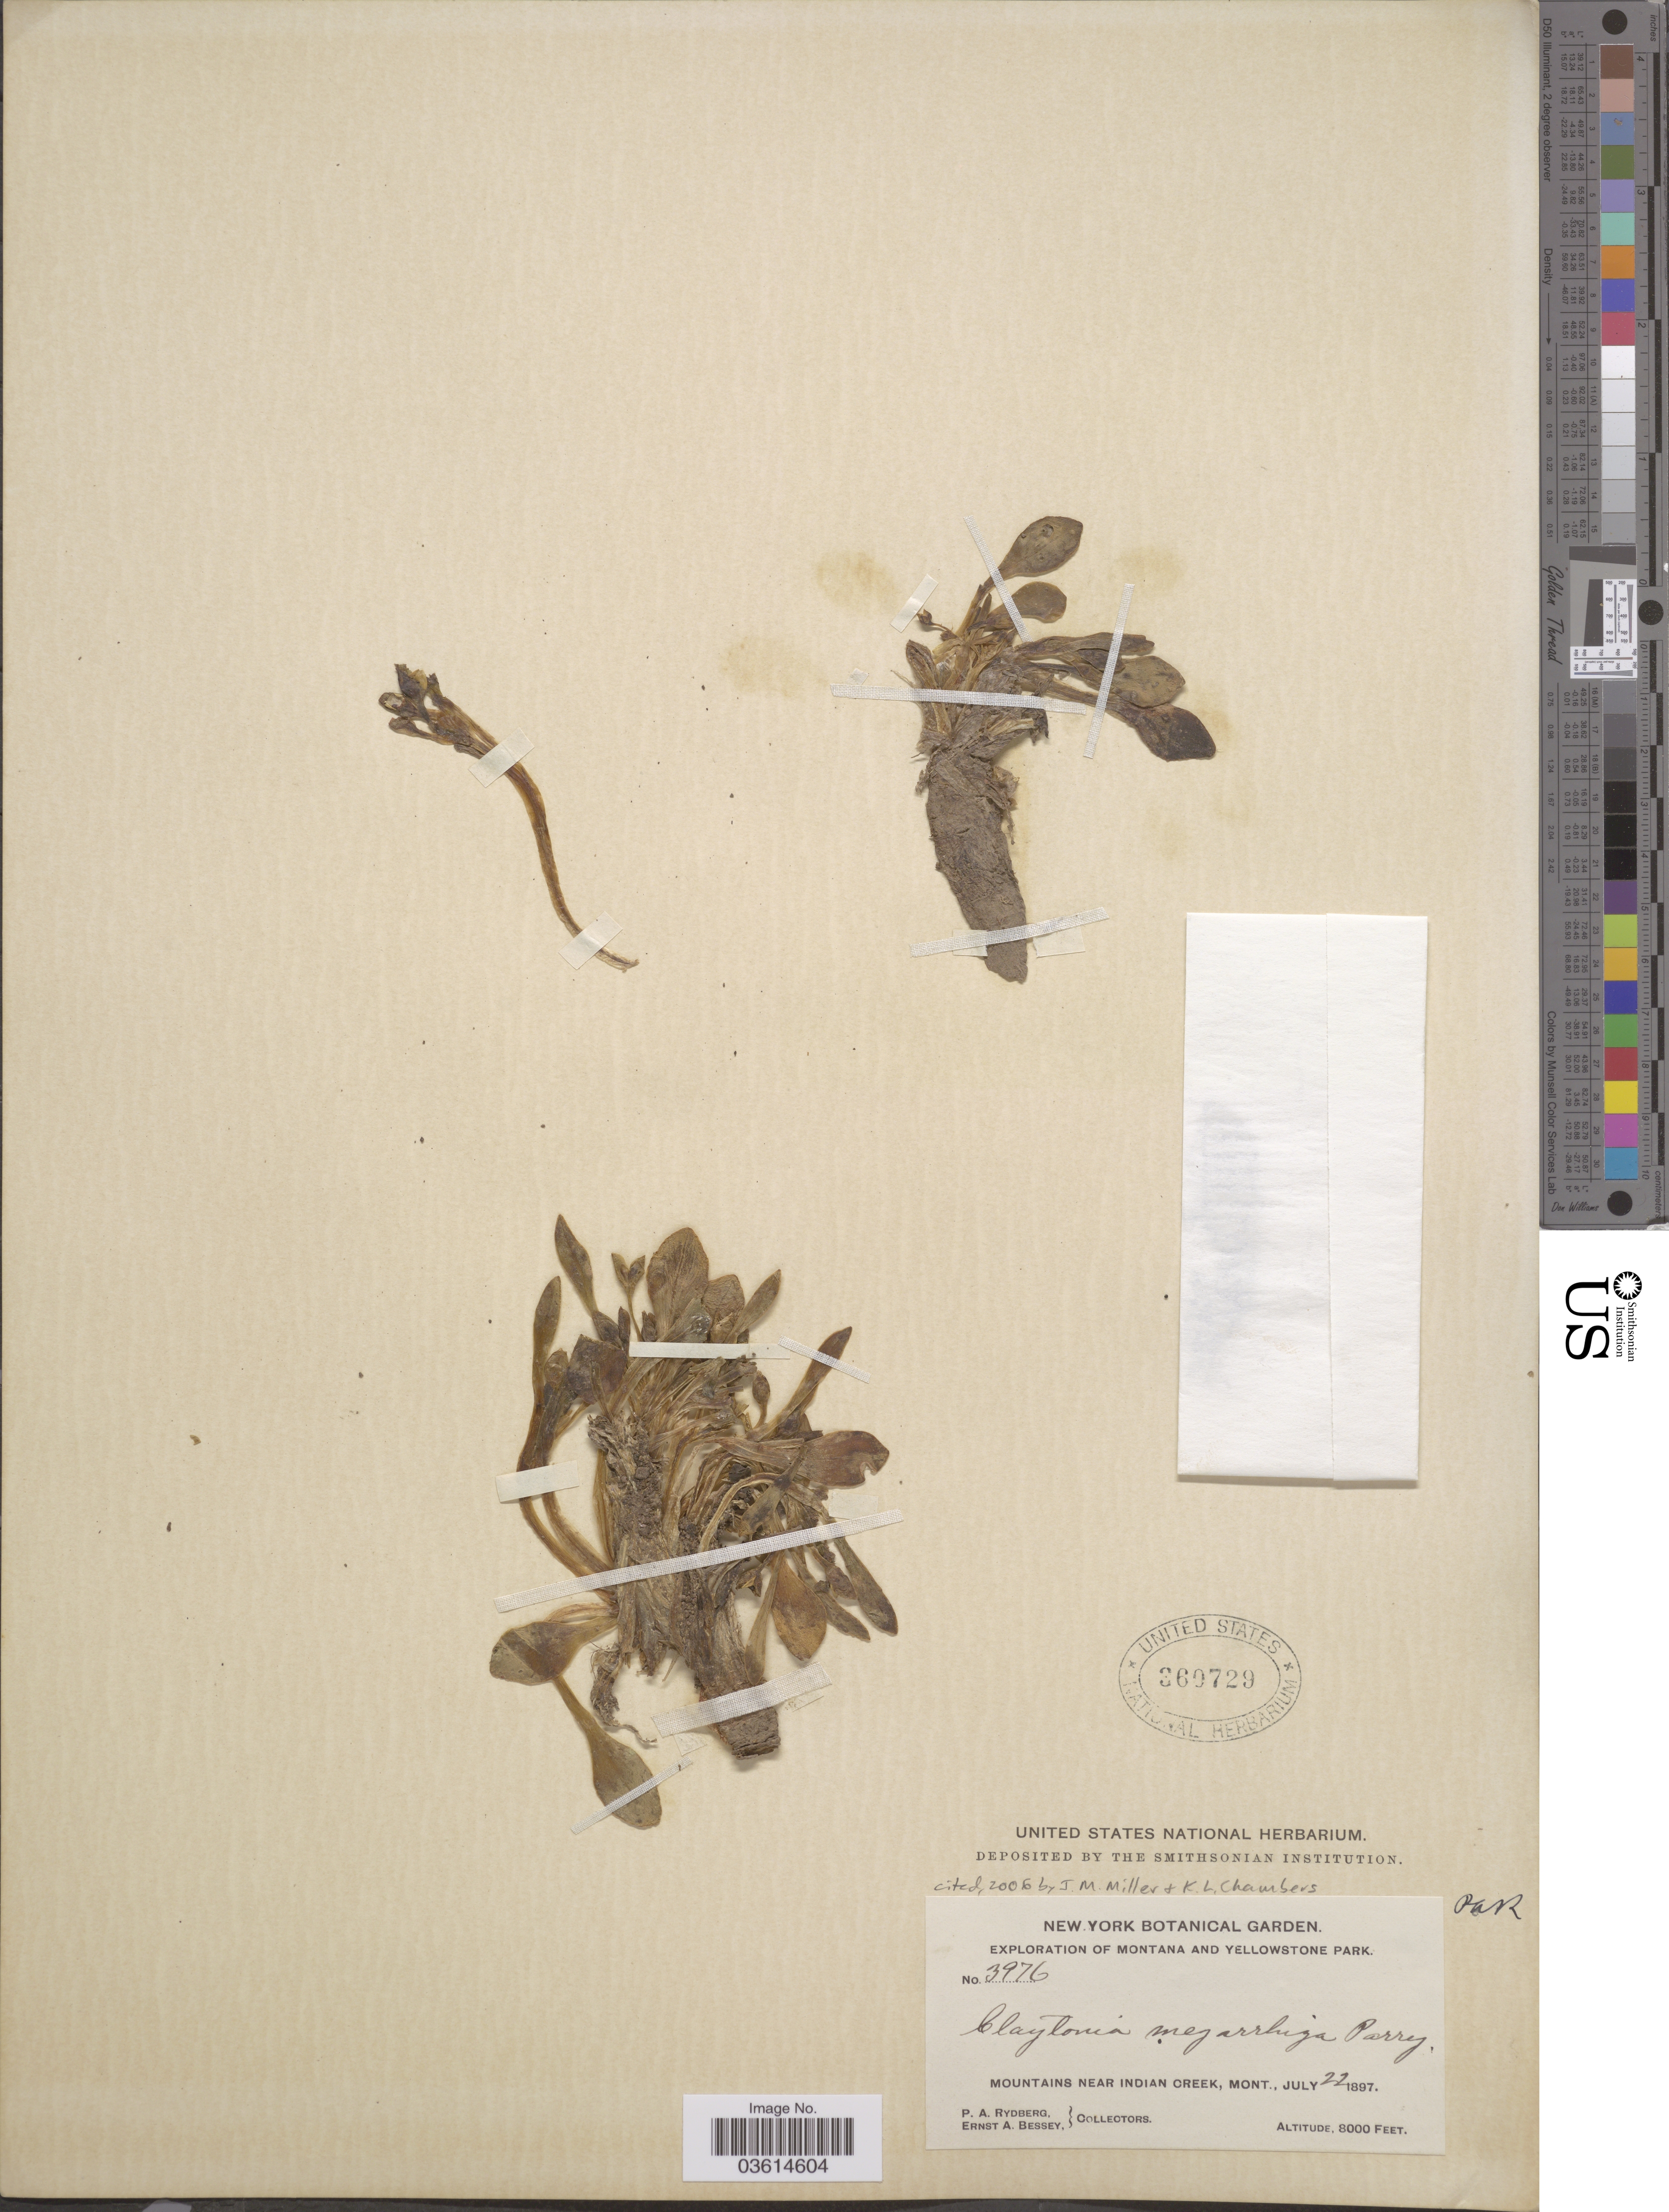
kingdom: Plantae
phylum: Tracheophyta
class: Magnoliopsida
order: Caryophyllales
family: Montiaceae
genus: Claytonia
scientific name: Claytonia megarhiza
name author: (A. Gray) Parry ex S. Watson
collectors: P. A. Rydberg & E. A. Bessey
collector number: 3976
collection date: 1897-07-22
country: United States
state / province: Montana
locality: Yellowstone Park. Mountains near Indian Creek.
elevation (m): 2438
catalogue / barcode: US 360729